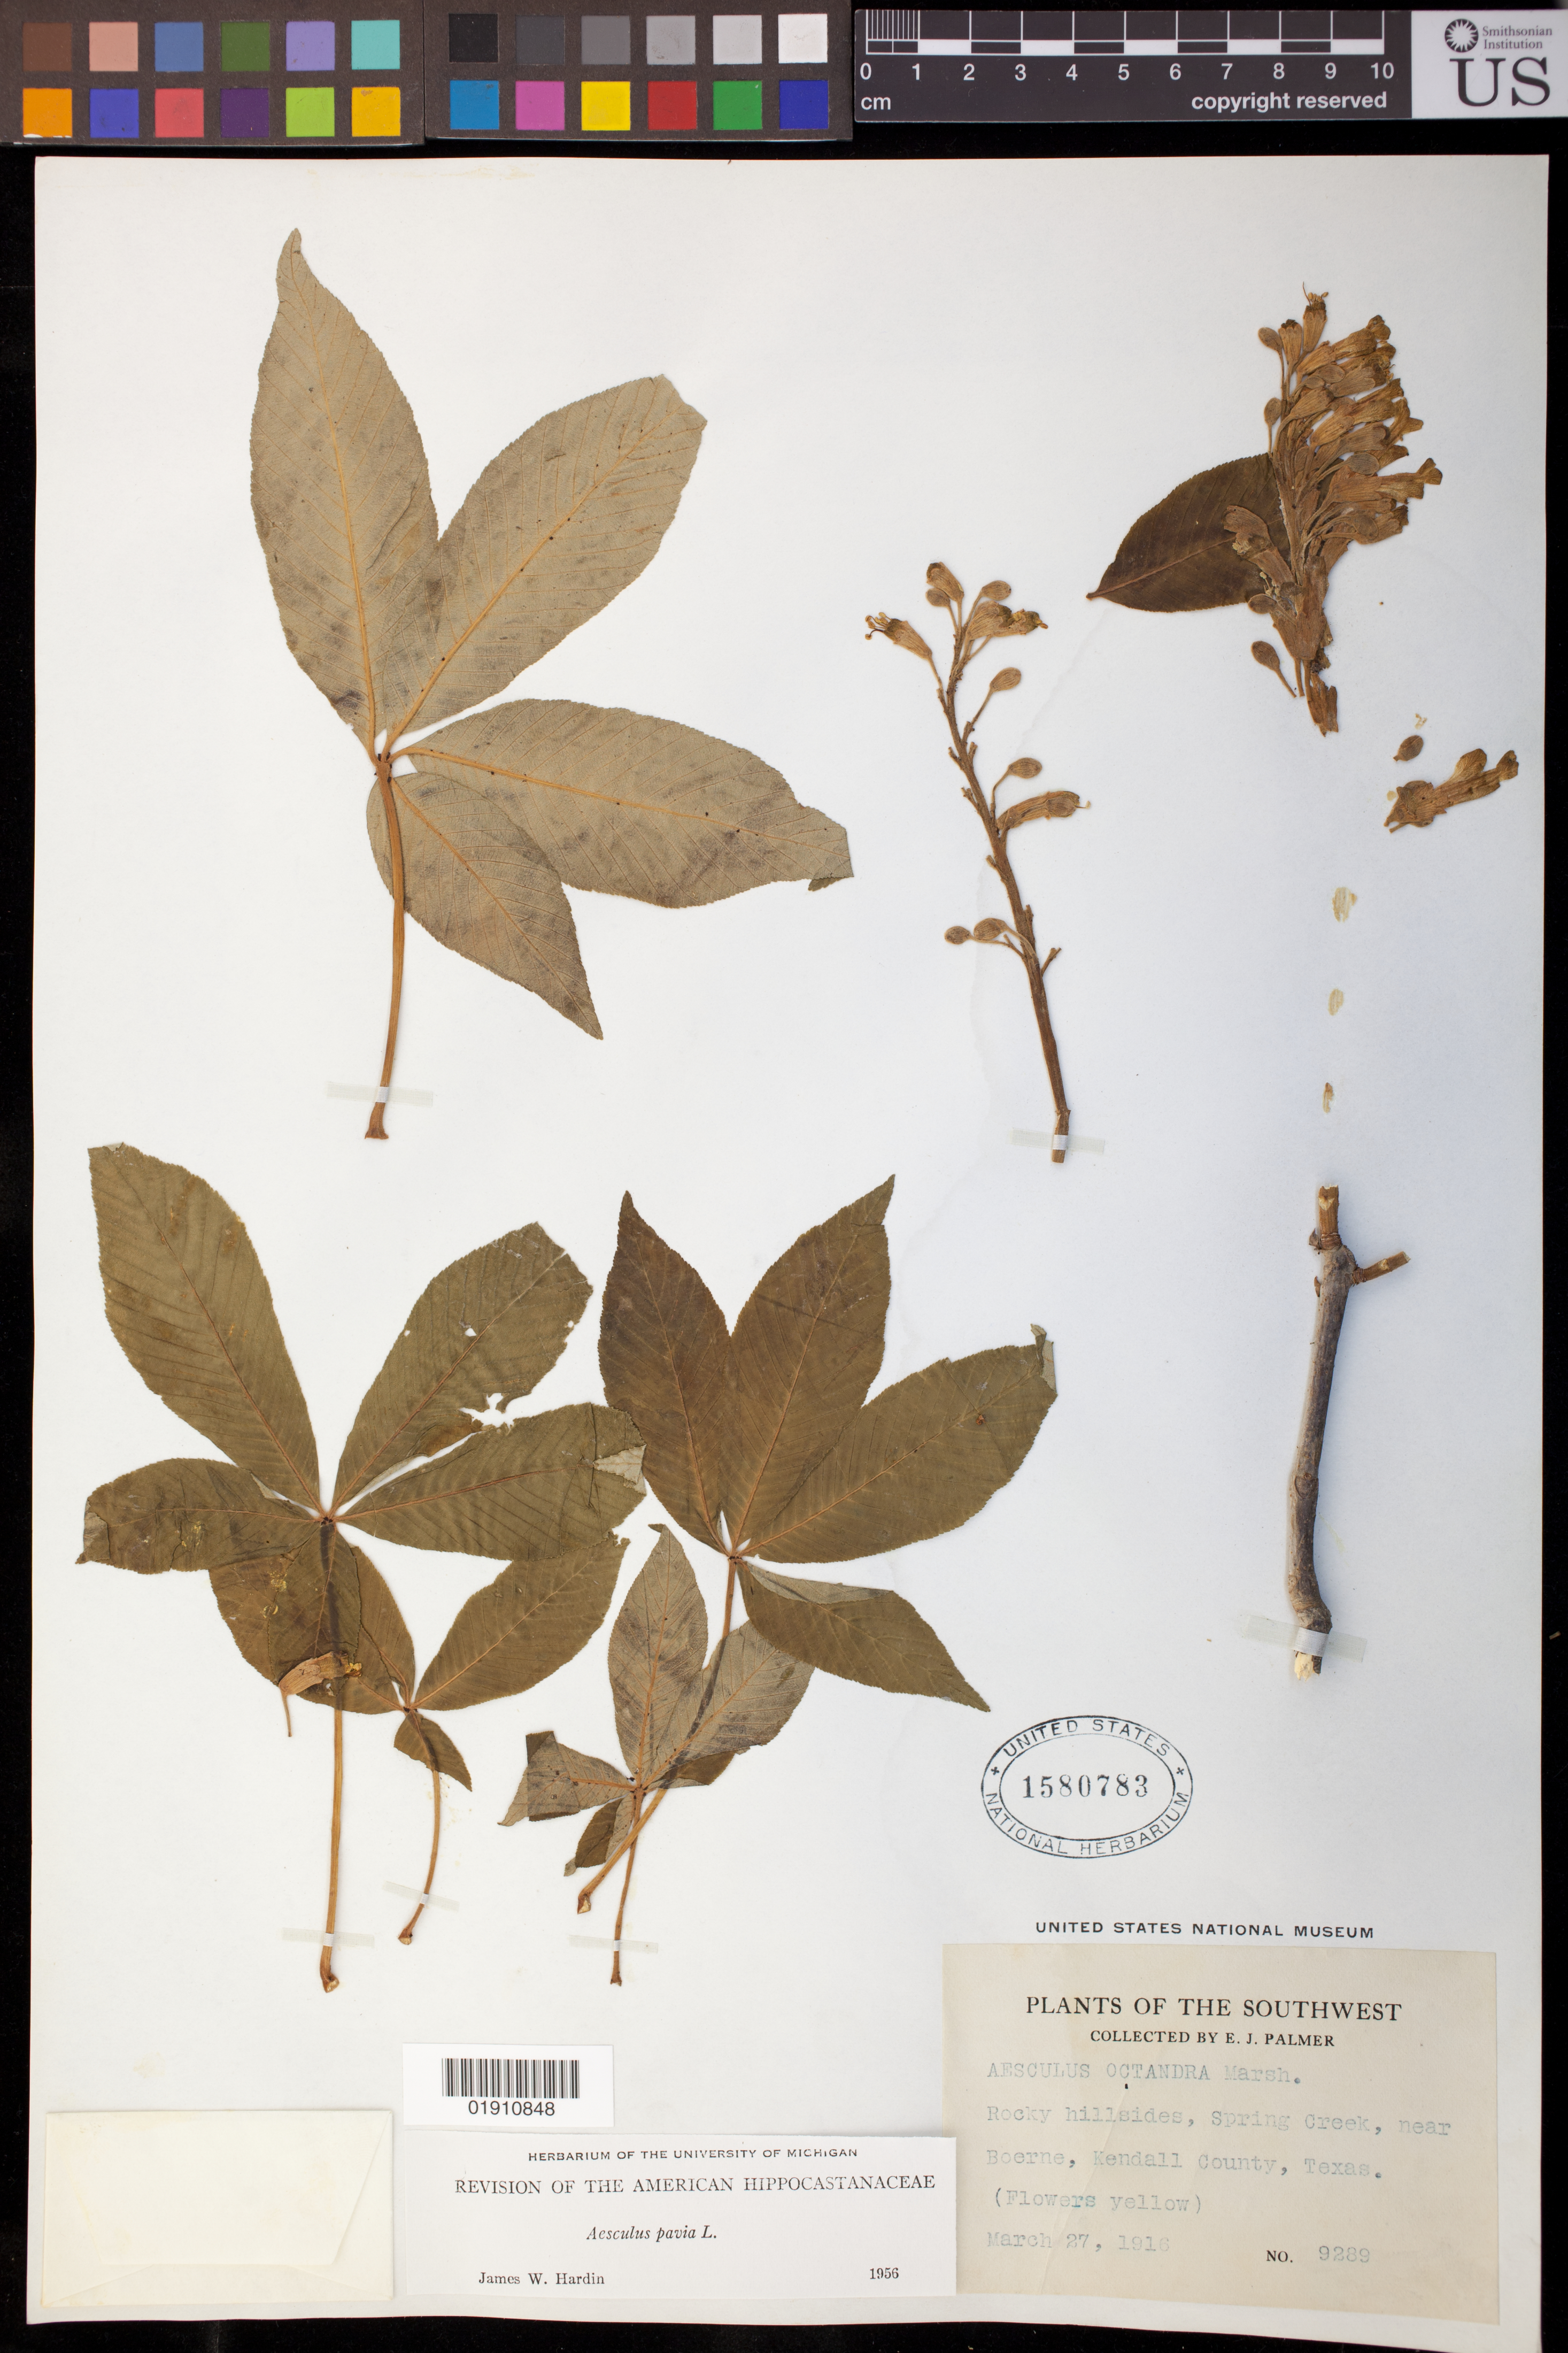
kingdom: Plantae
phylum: Tracheophyta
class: Magnoliopsida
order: Sapindales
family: Sapindaceae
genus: Aesculus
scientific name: Aesculus pavia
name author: L.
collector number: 9289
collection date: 1916-03-27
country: United States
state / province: Texas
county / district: Kendall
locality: Rocky hillside, Spring Creek, Boerne, Kendall County, Texas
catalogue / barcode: US 1580783